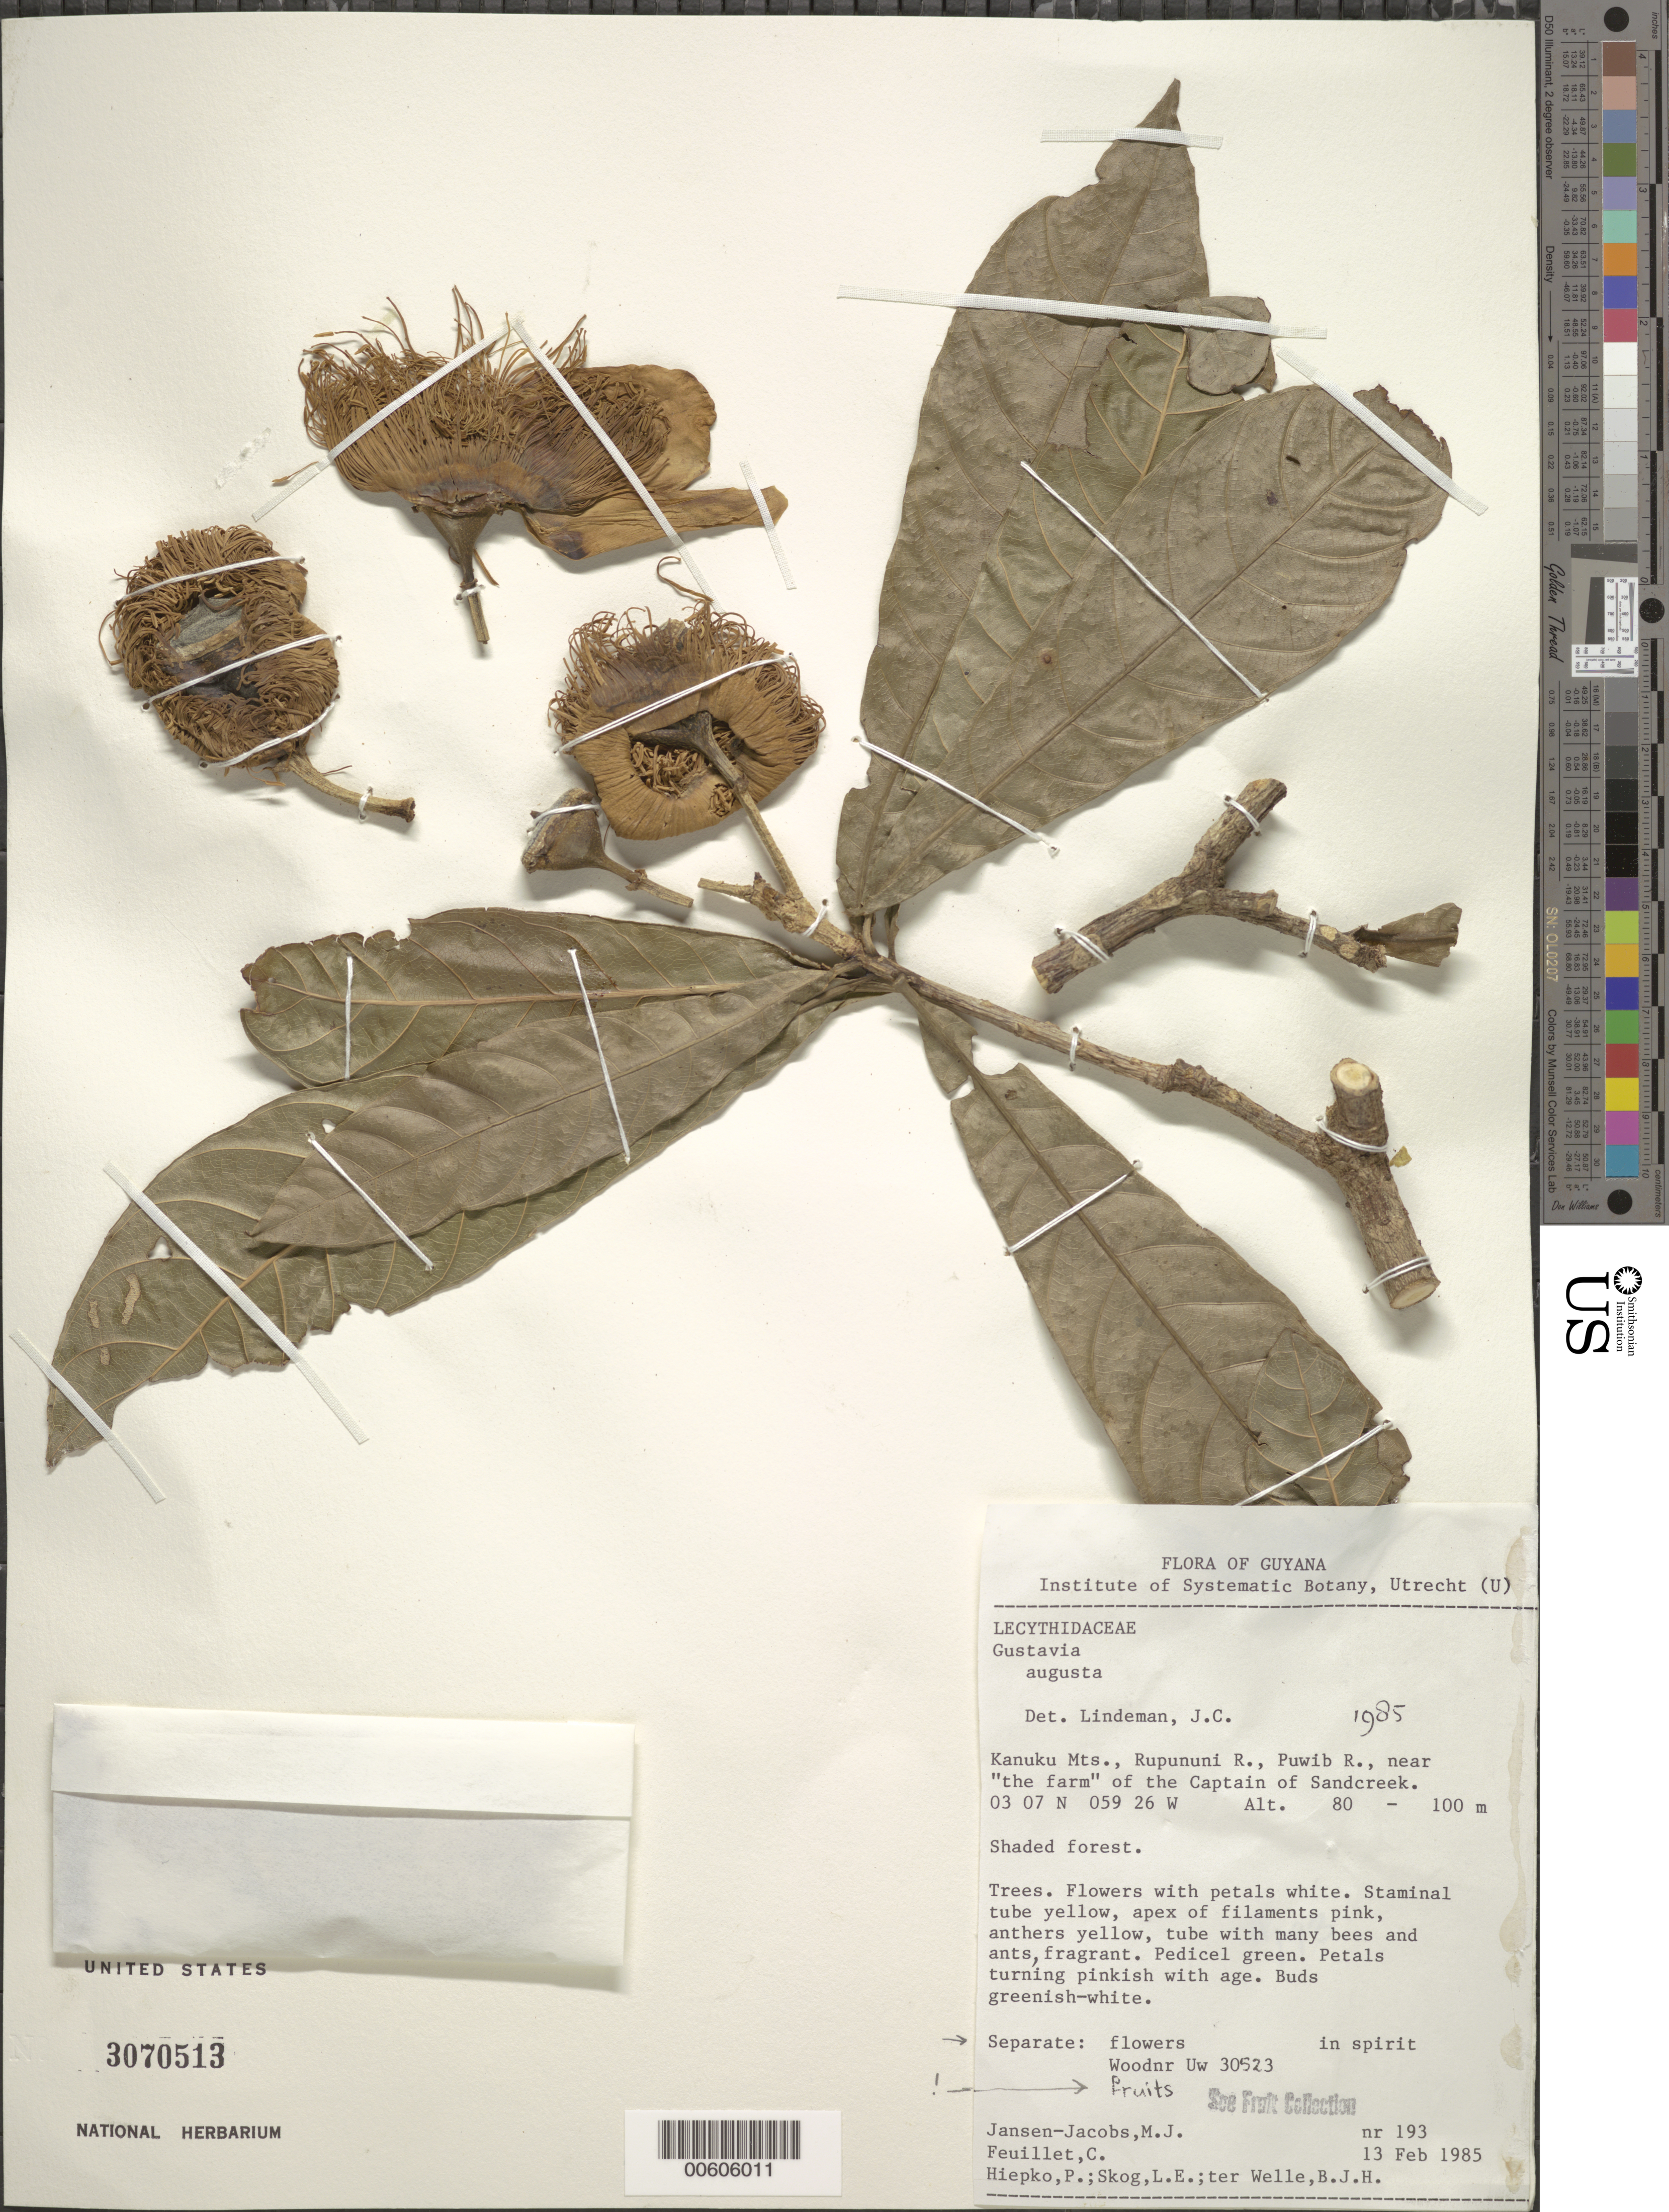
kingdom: Plantae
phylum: Tracheophyta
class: Magnoliopsida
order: Ericales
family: Lecythidaceae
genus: Gustavia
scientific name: Gustavia augusta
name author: L.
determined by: Lindeman, J. C.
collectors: M. J. Jansen-Jacobs, C. Feuillet, P. H. Hiepko, L. E. Skog & B. Welle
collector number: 193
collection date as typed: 13-Feb-85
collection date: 1985-02-13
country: Guyana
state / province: U. Takutu-U. Essequibo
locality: Kanuku Mts., Rupununi R., Puwib R. near "the farm" of the Captain of Sandcreek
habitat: Shaded forest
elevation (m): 80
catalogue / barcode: US 3070513